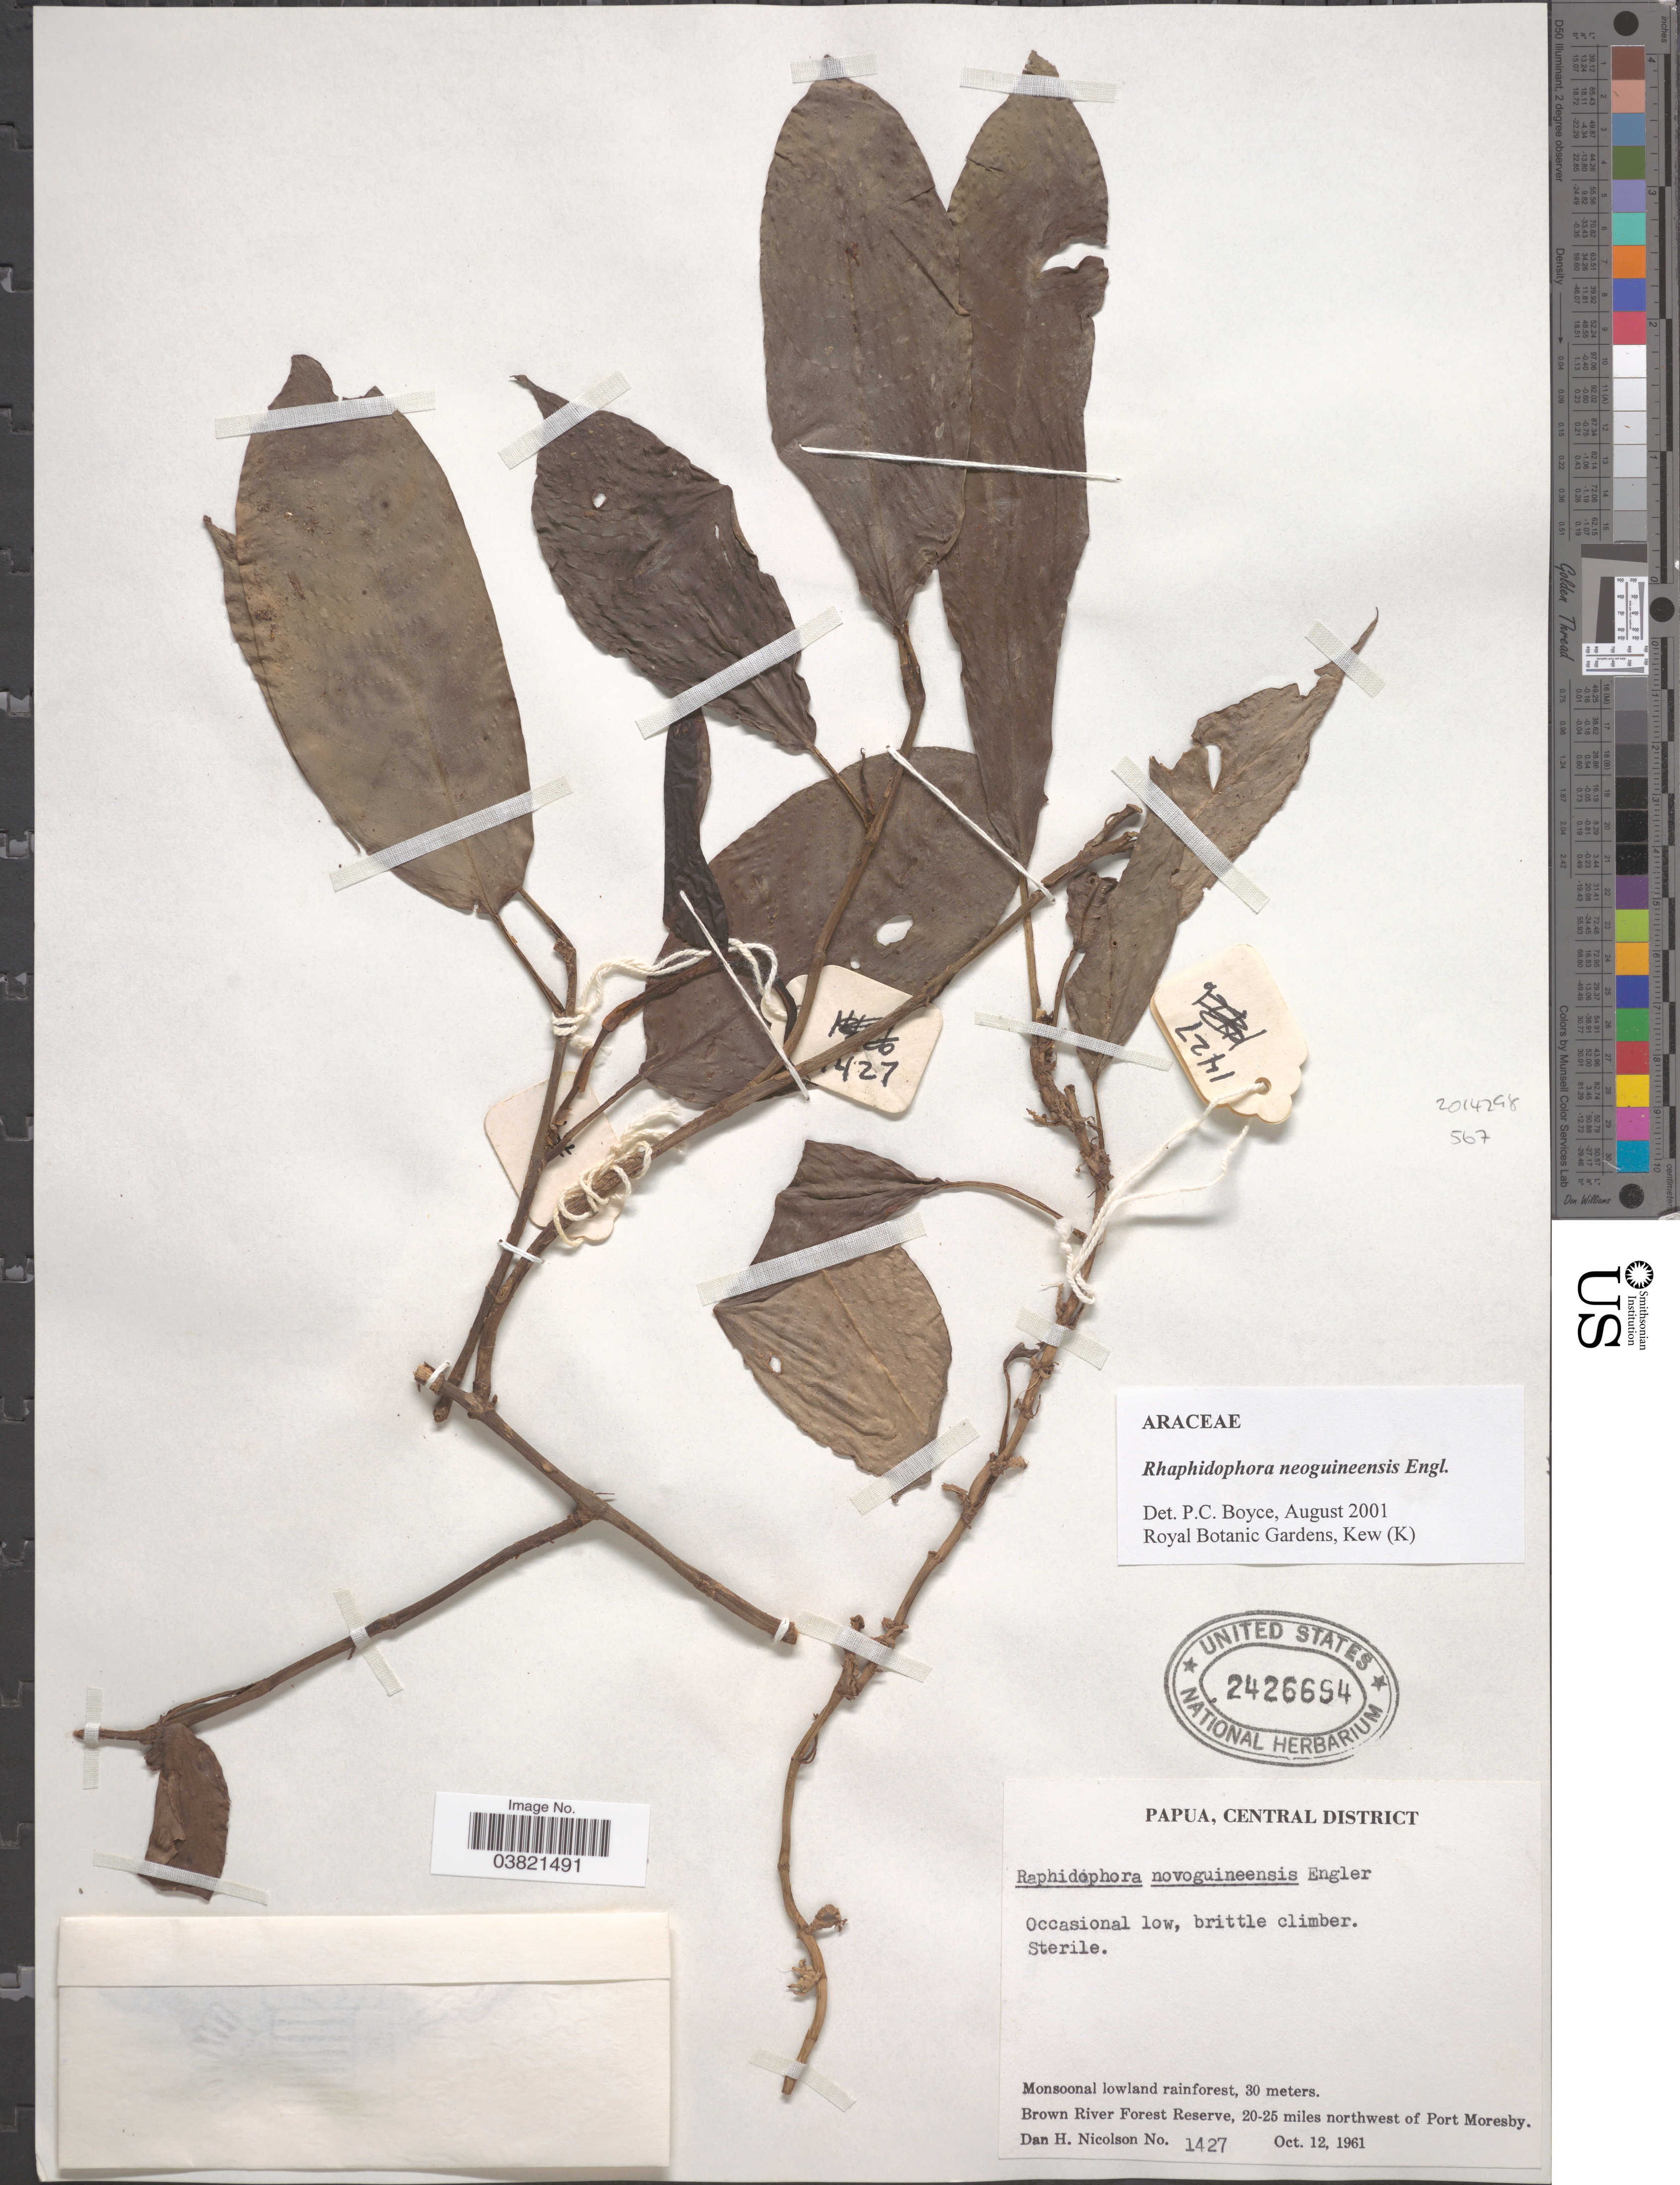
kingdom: Plantae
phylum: Tracheophyta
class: Liliopsida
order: Alismatales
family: Araceae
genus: Rhaphidophora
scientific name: Rhaphidophora neoguineensis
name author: Engl.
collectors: D. H. Nicolson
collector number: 1427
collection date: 1961-10-12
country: Papua New Guinea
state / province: Central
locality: Papua, Central District. Monsoonal lowland rainforest. Brown River Forest Reserve, 20-25 miles northwest of Port Moresby.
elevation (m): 30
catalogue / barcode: US 2426694